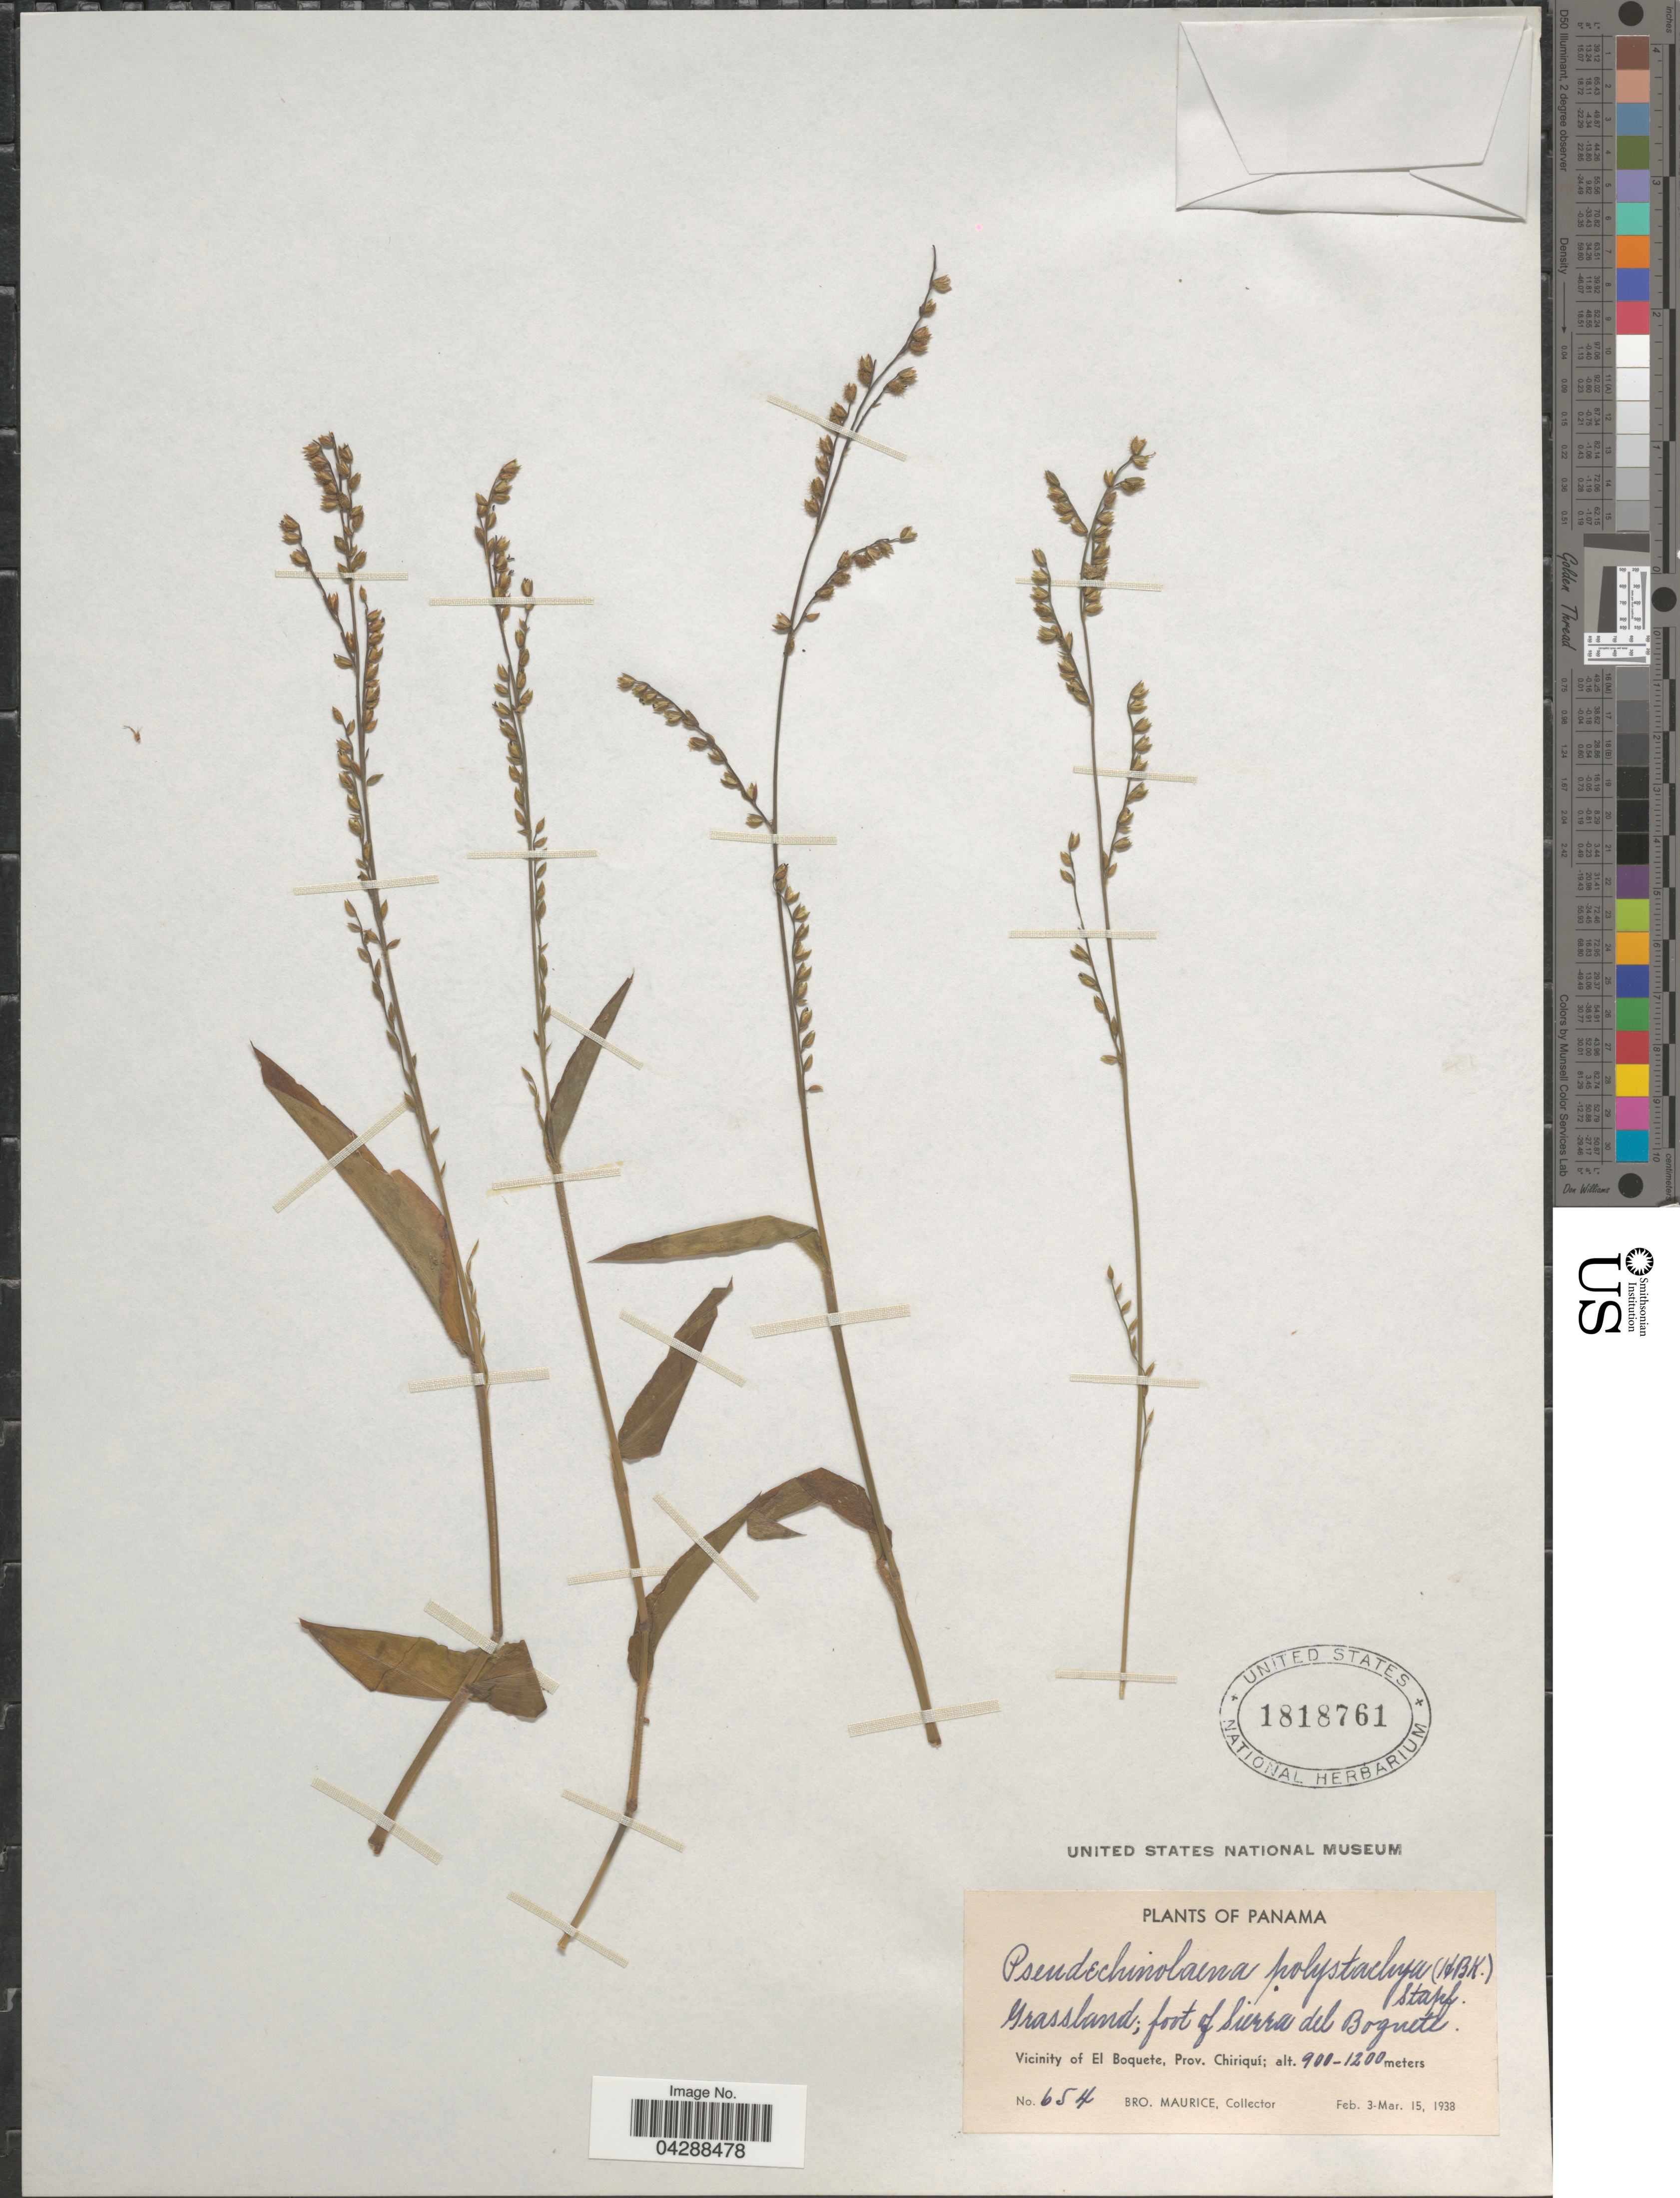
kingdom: Plantae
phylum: Tracheophyta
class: Liliopsida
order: Poales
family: Poaceae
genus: Pseudechinolaena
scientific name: Pseudechinolaena polystachya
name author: (Kunth) Stapf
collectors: B. Maurice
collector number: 654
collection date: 1938-02-03/1938-03-15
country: Panama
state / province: Chiriqui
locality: Grassland; foot of Sierra del Boquete. Vicinity of El Boquete.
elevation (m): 900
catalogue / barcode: US 1818761